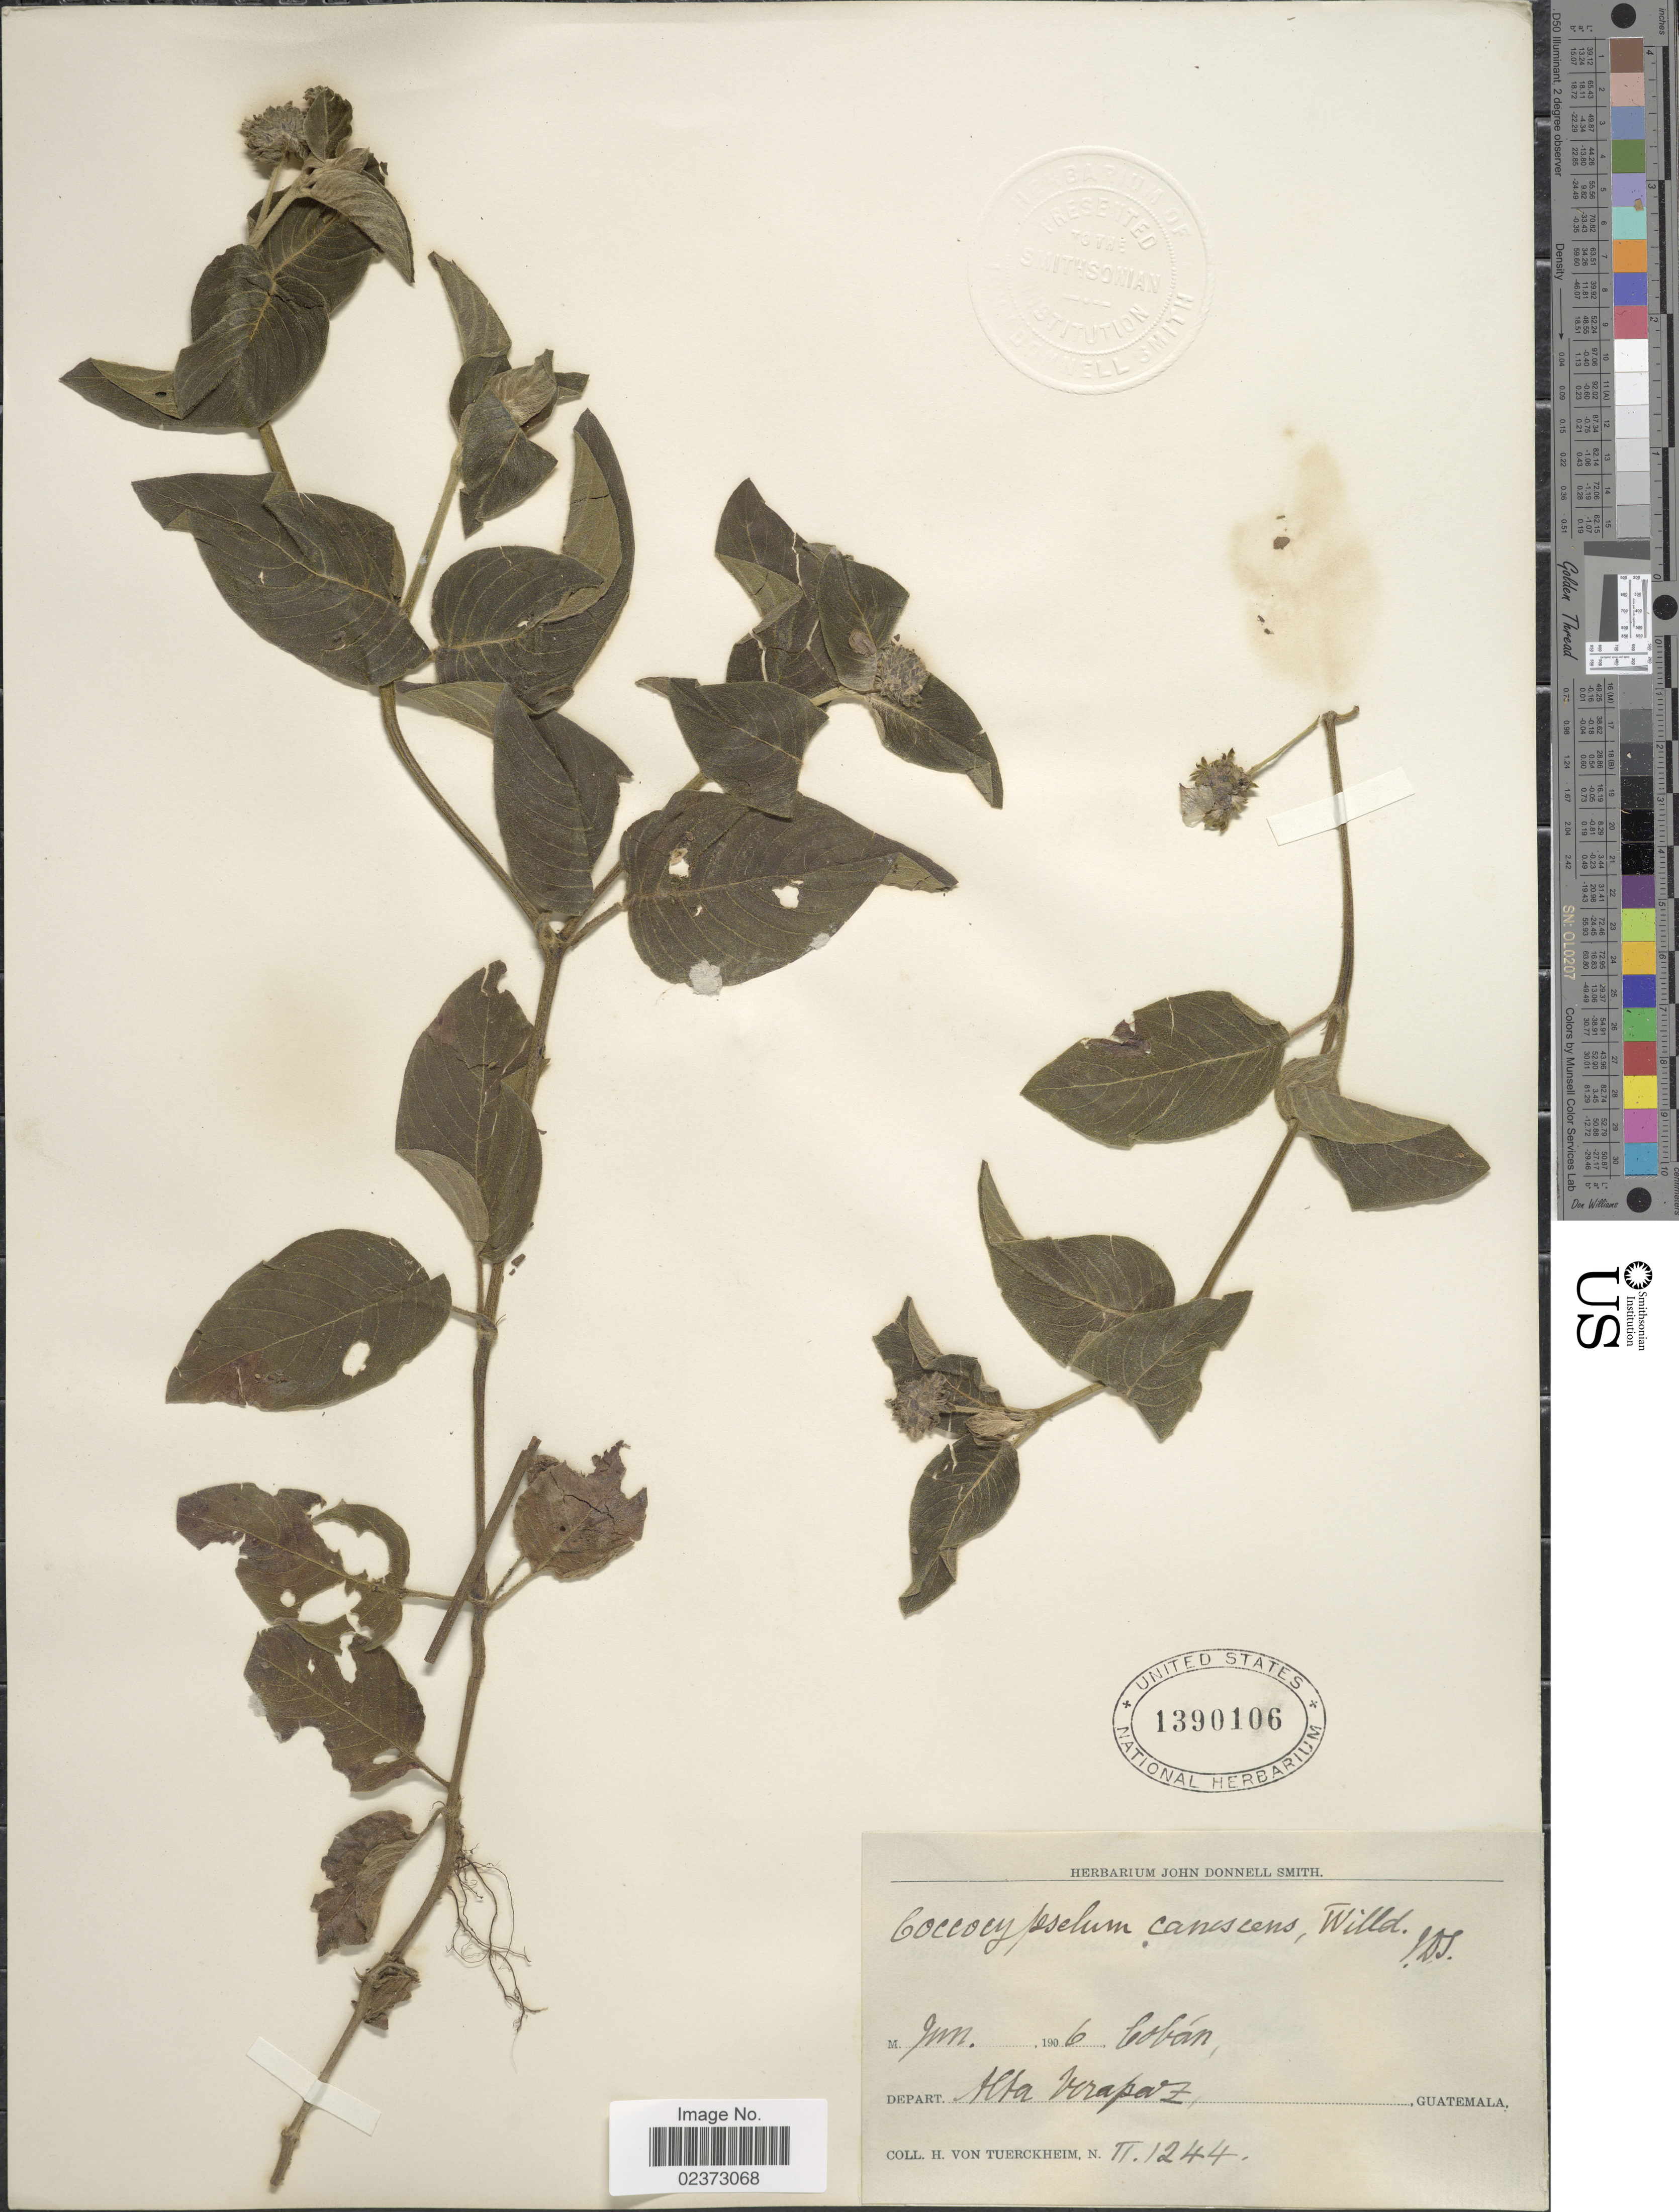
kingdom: Plantae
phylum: Tracheophyta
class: Magnoliopsida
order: Gentianales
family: Rubiaceae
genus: Coccocypselum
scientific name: Coccocypselum lanceolatum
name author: (Ruiz & Pav.) Pers.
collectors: H. von Tuerckheim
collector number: II 1244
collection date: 1906-06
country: Guatemala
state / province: Alta Verapaz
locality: Coba, Dept. Alta Verapaz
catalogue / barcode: US 1390106